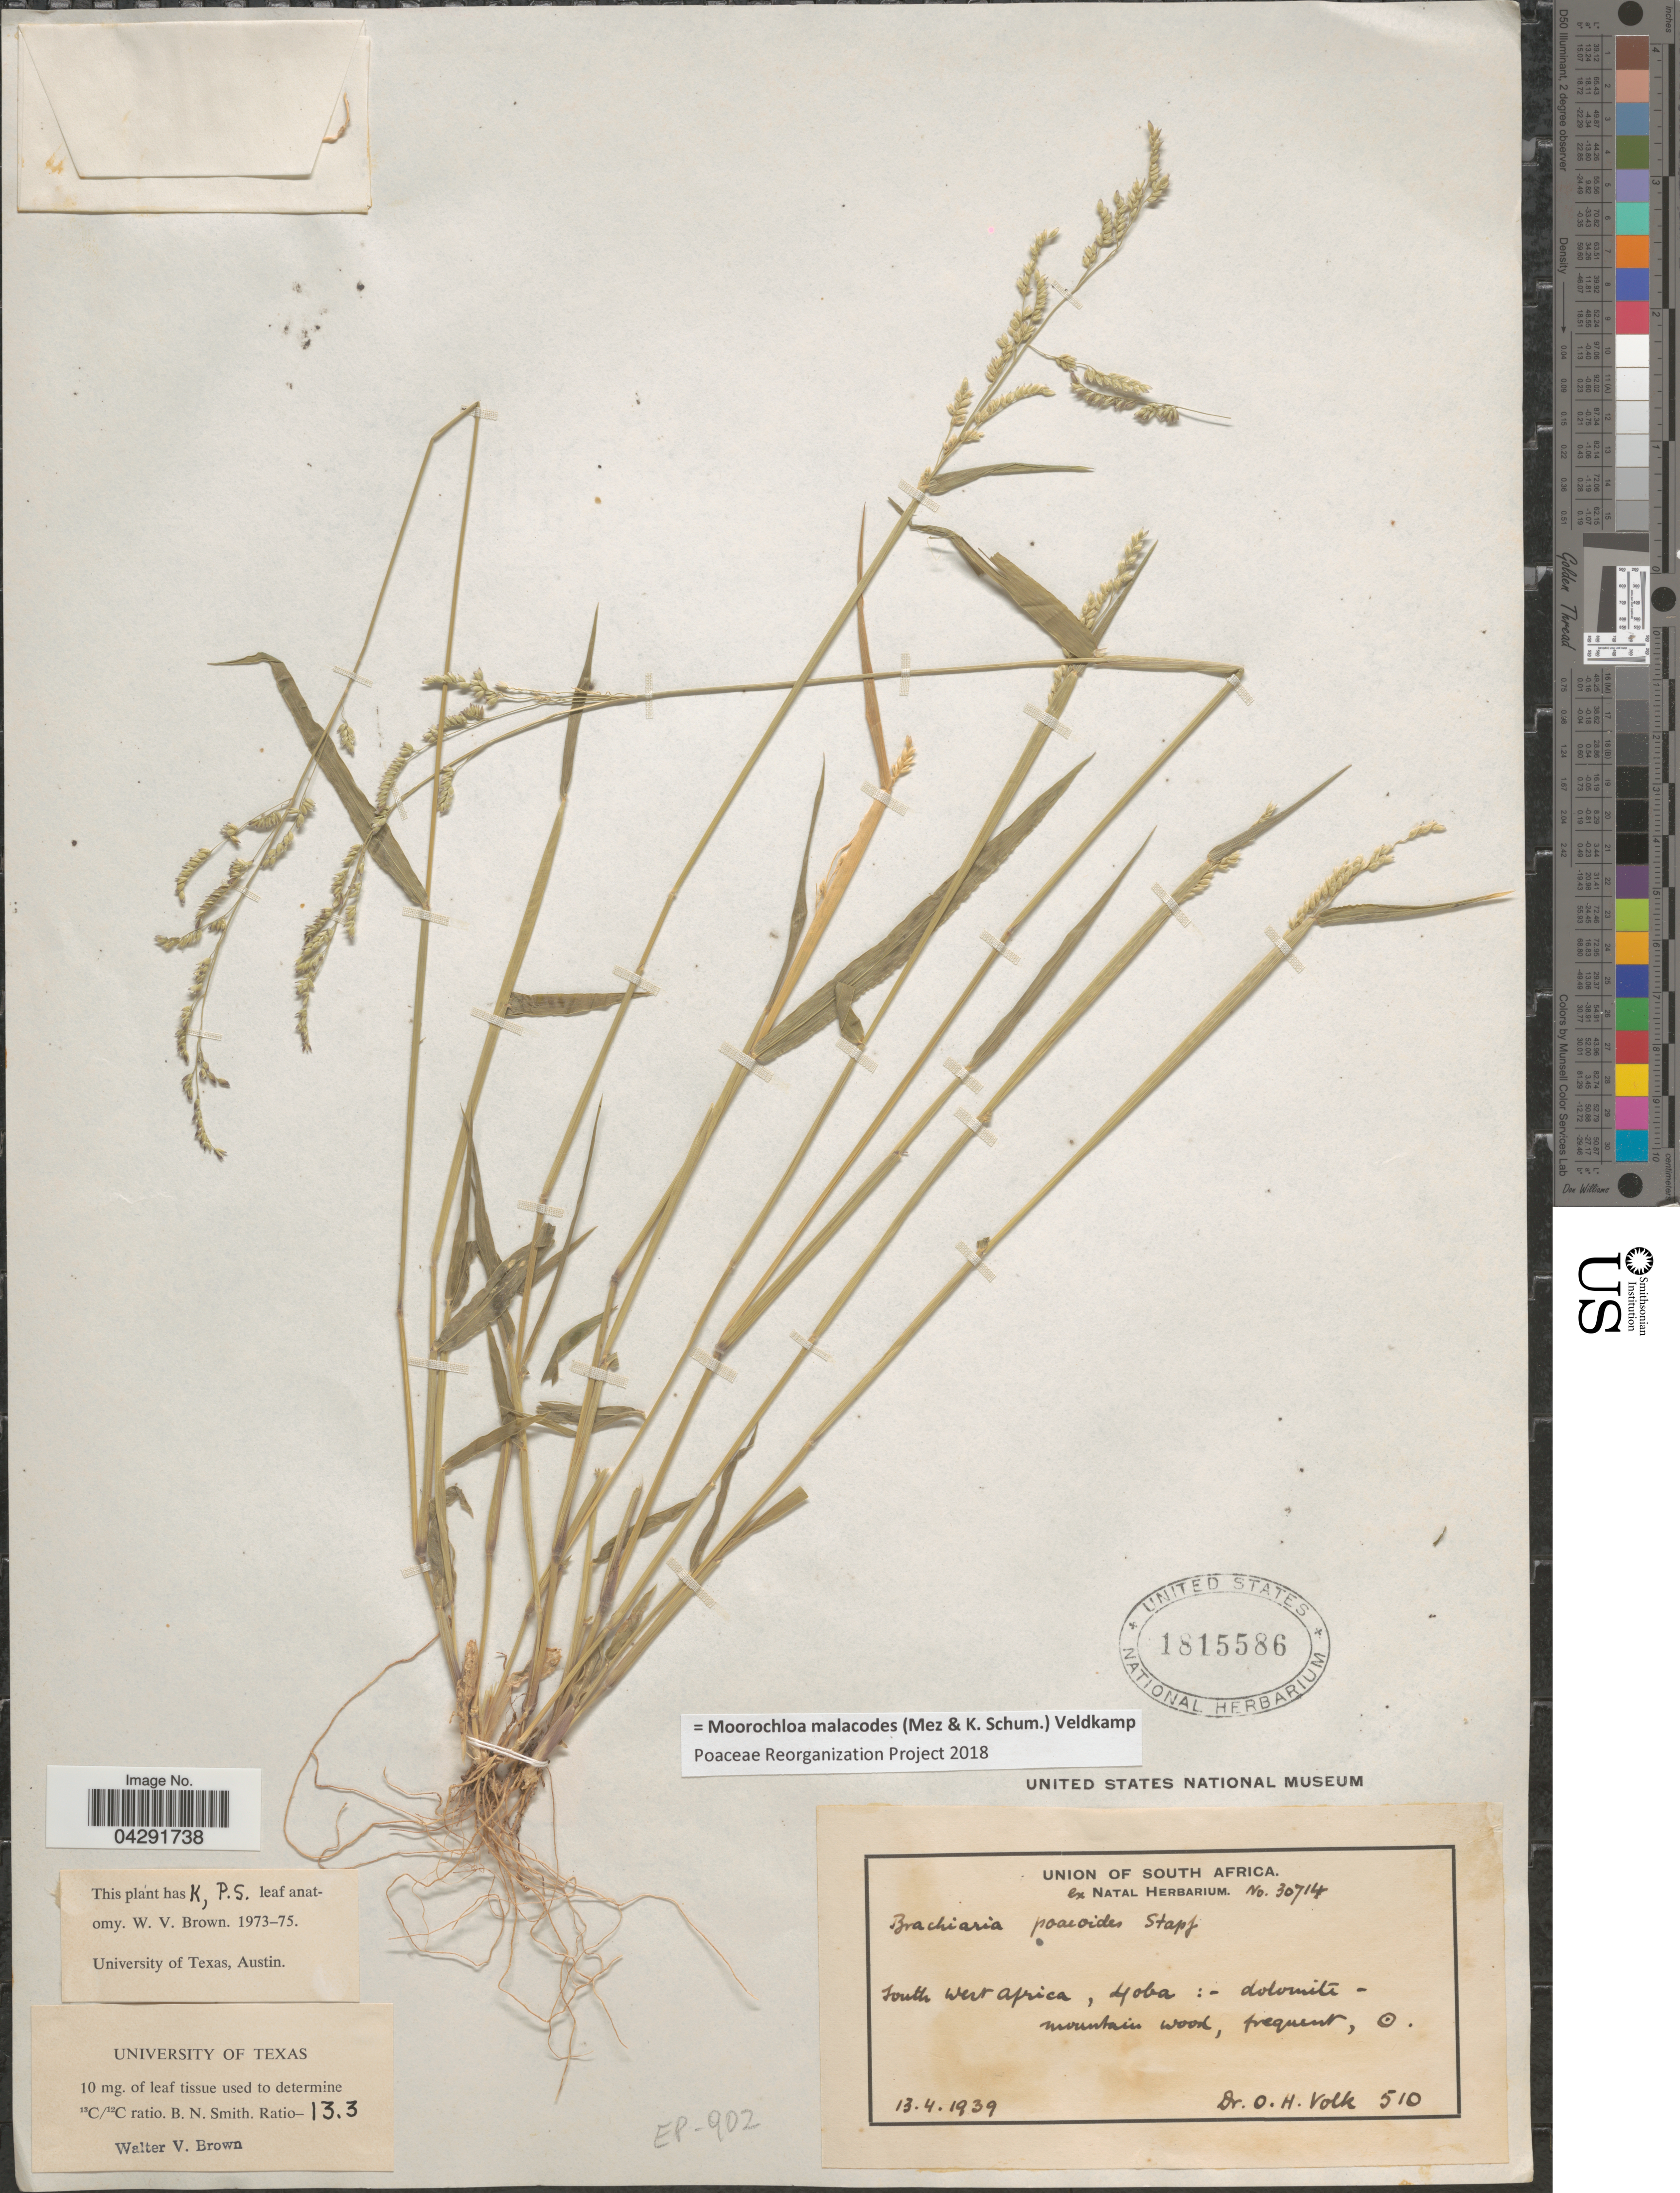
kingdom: Plantae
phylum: Tracheophyta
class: Liliopsida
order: Poales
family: Poaceae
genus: Moorochloa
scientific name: Moorochloa malacodes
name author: (Mez & K. Schum.) Veldkamp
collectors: O. Volk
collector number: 510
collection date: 1939-04-13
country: Namibia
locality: Union of South Africa. South West Africa, Ljoba [interpreted].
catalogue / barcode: US 1815586